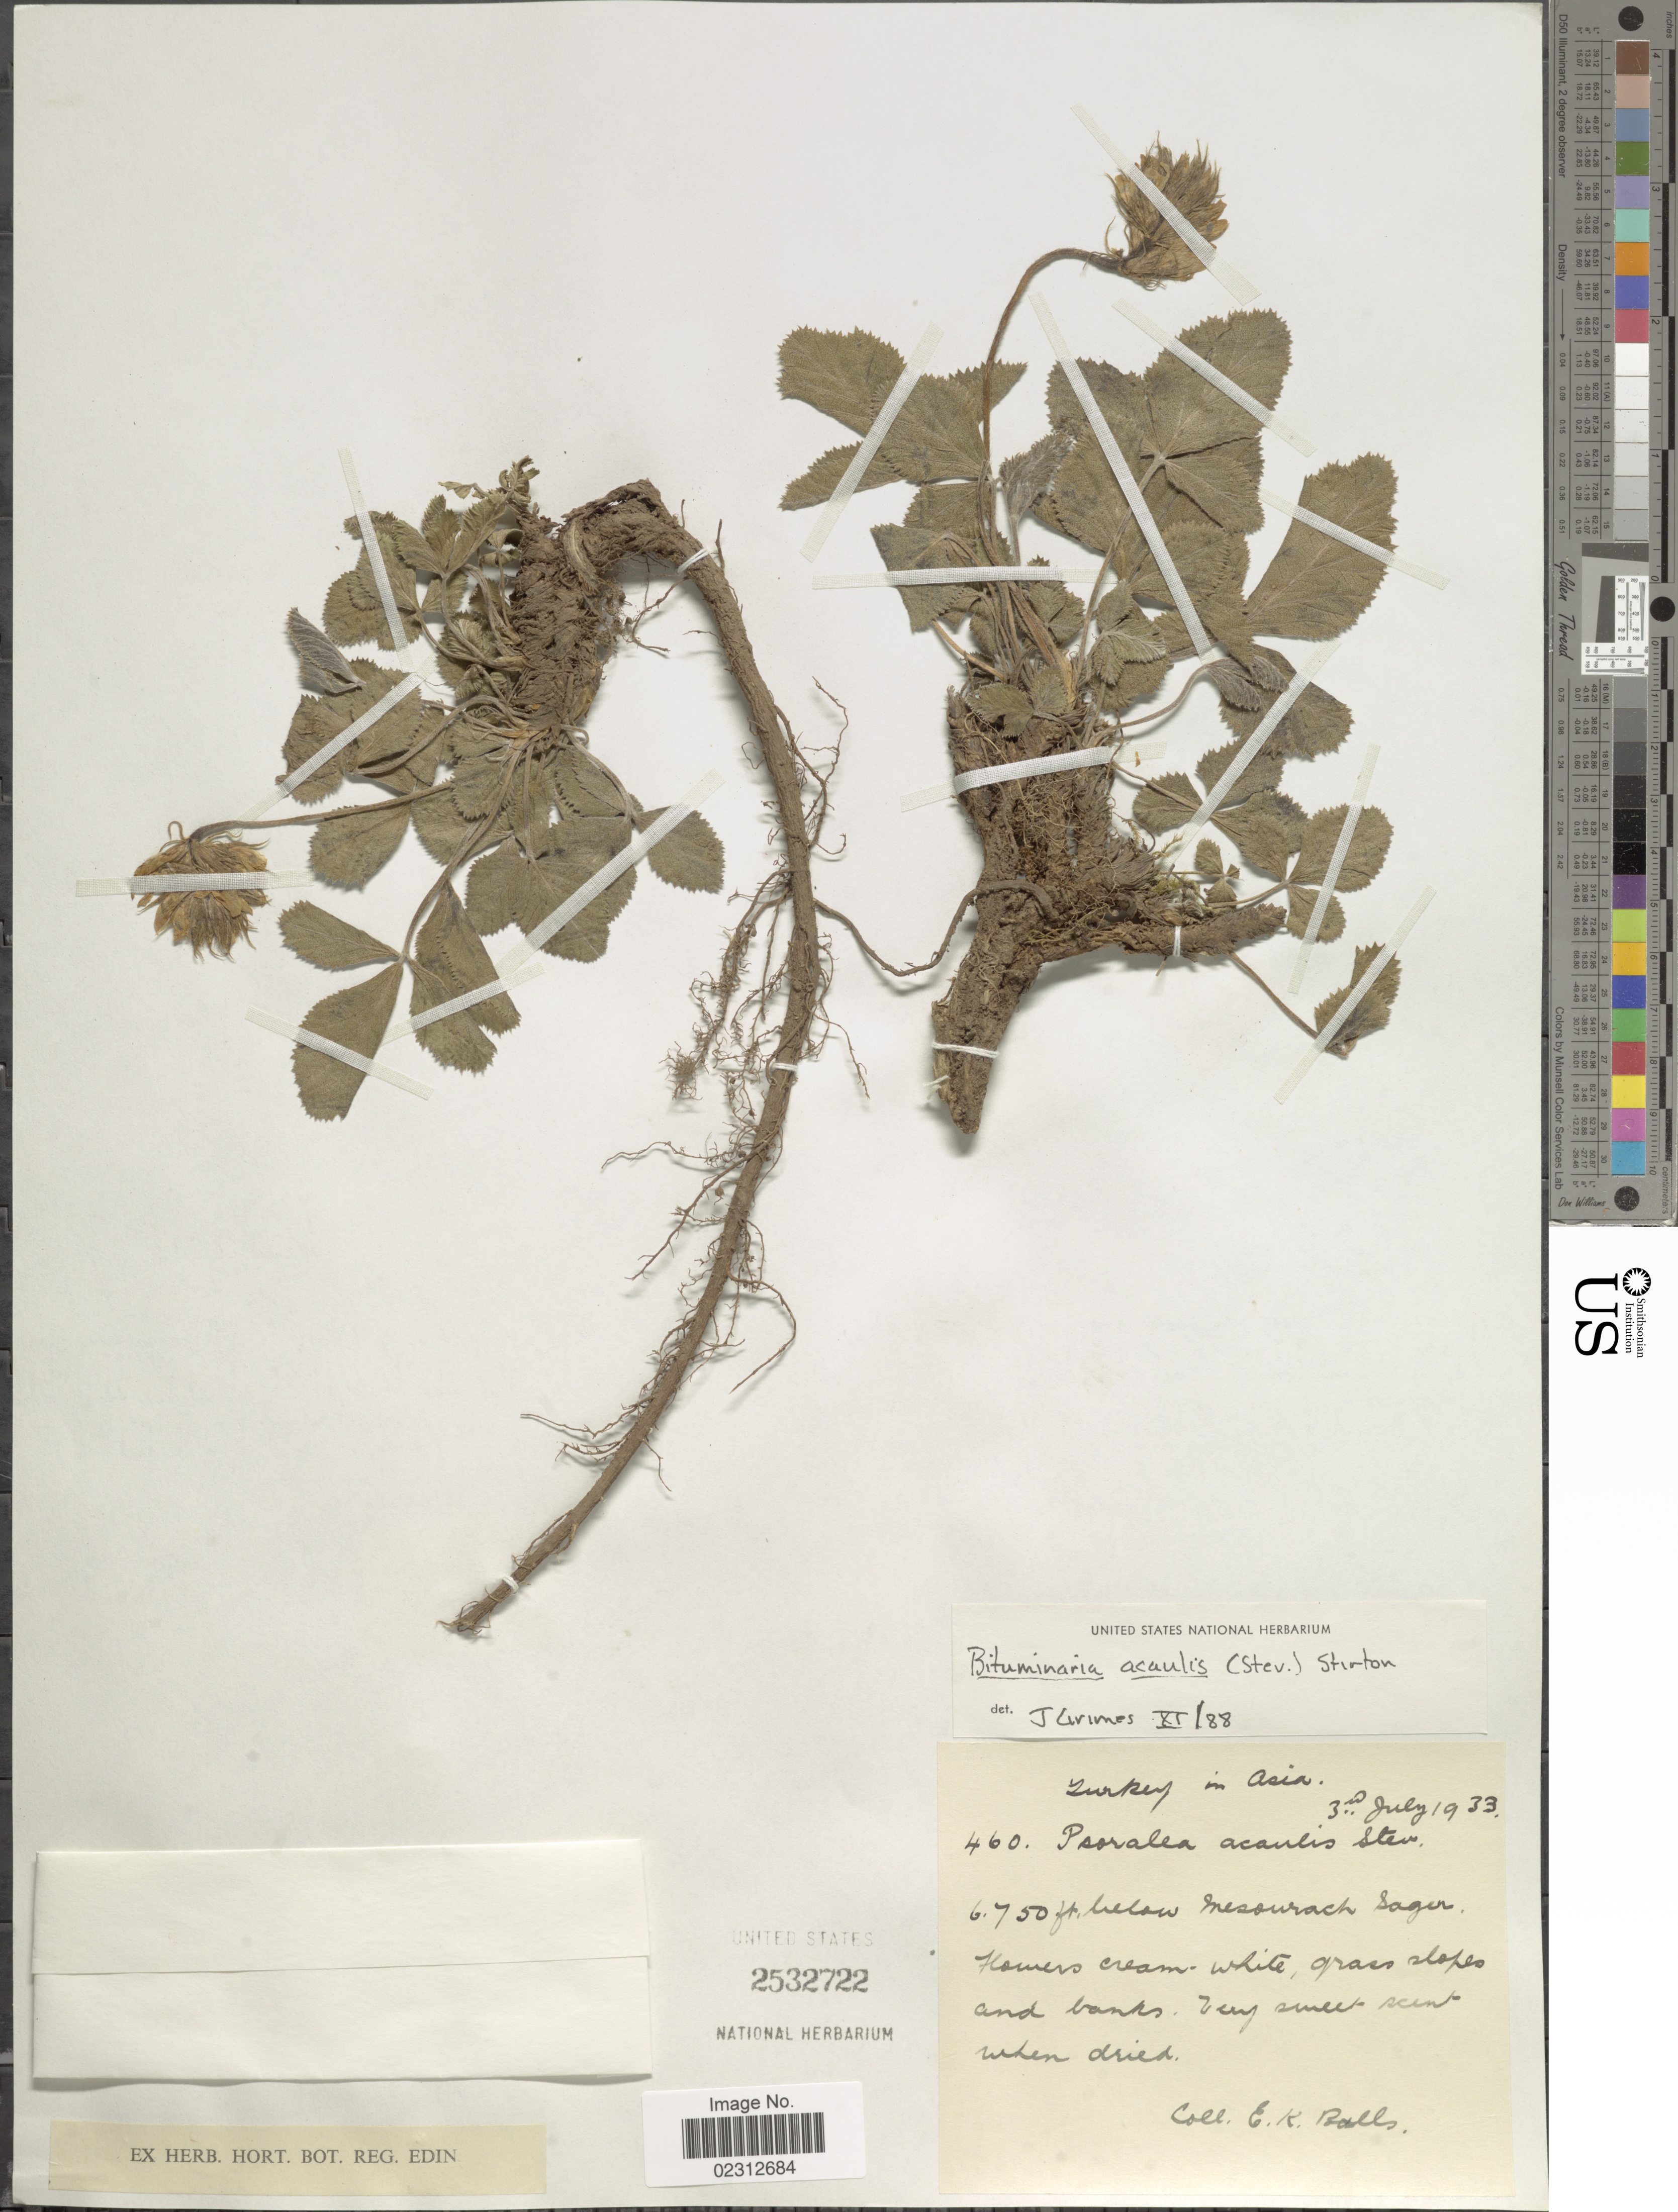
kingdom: Plantae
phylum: Tracheophyta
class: Magnoliopsida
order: Fabales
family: Fabaceae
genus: Kartalinia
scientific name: Kartalinia acaulis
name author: (Hoffm.) Brullo et al.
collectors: E. K. Balls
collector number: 460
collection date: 1933-07-03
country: Turkey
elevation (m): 2057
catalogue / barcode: US 2532722